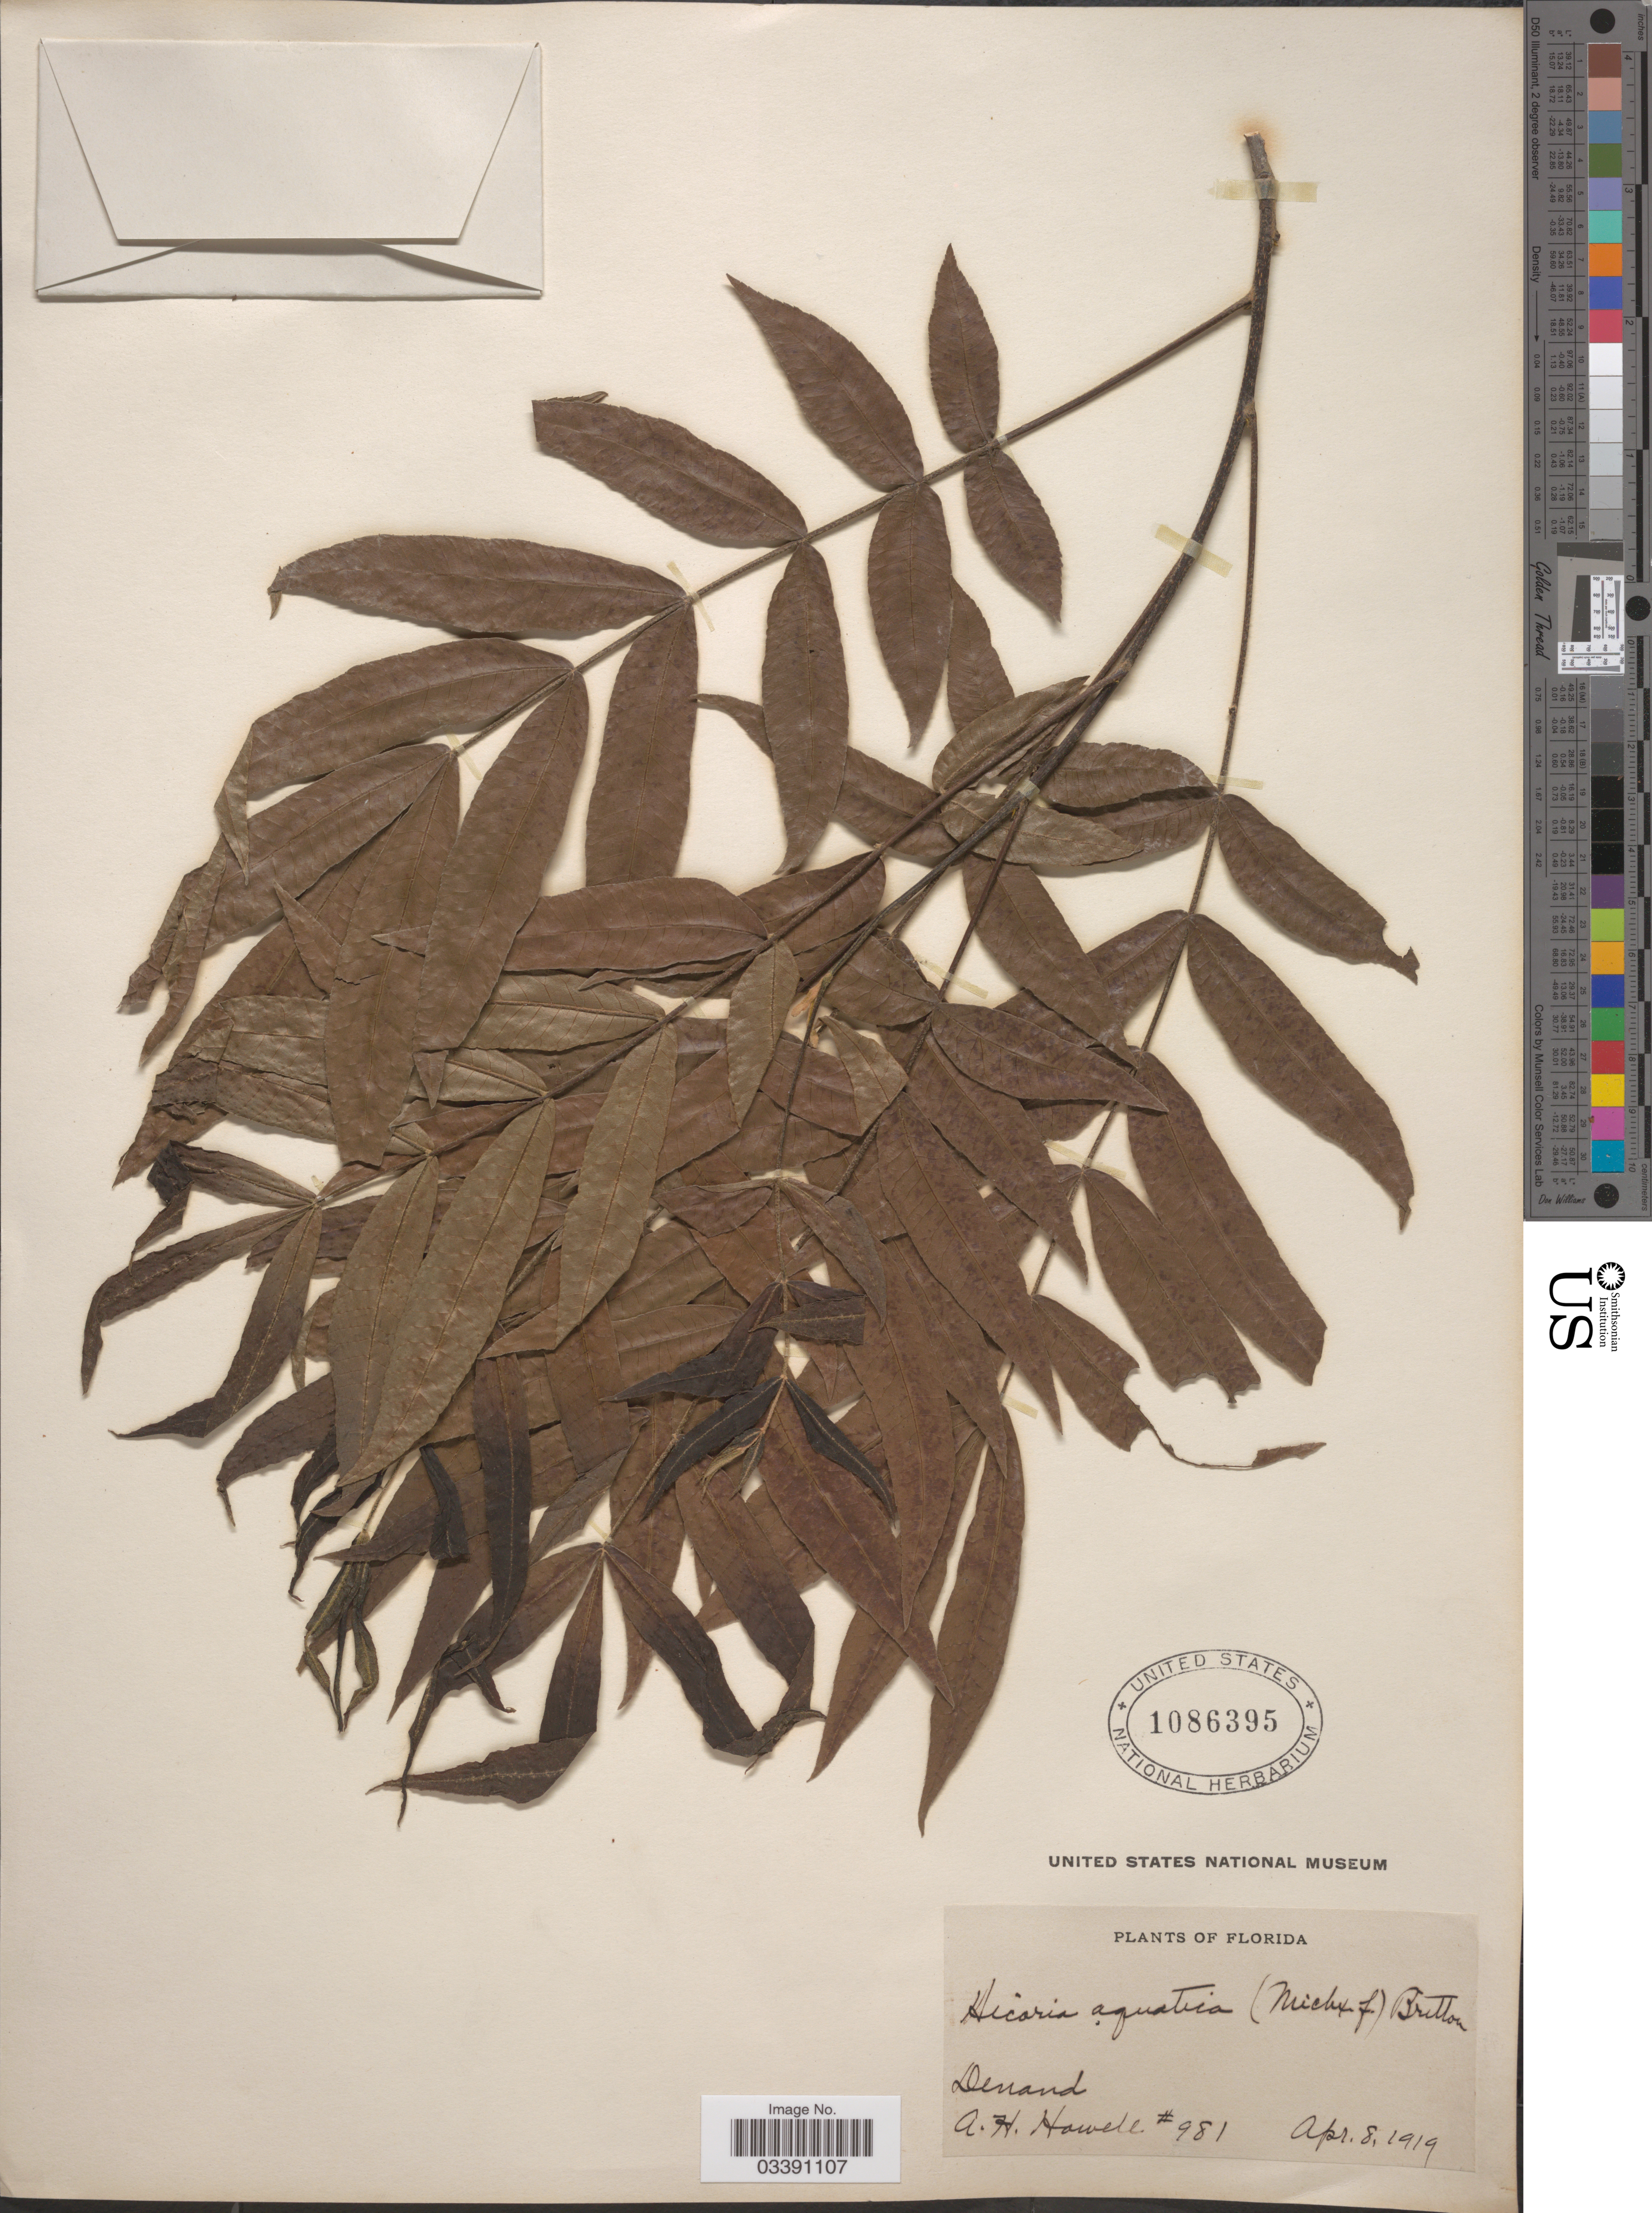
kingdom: Plantae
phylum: Tracheophyta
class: Magnoliopsida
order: Fagales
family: Juglandaceae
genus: Carya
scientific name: Carya aquatica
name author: (F. Michx.) Nutt.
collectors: A. Howell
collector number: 981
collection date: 1919-04-08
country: United States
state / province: Florida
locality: Denand.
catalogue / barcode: US 1086395